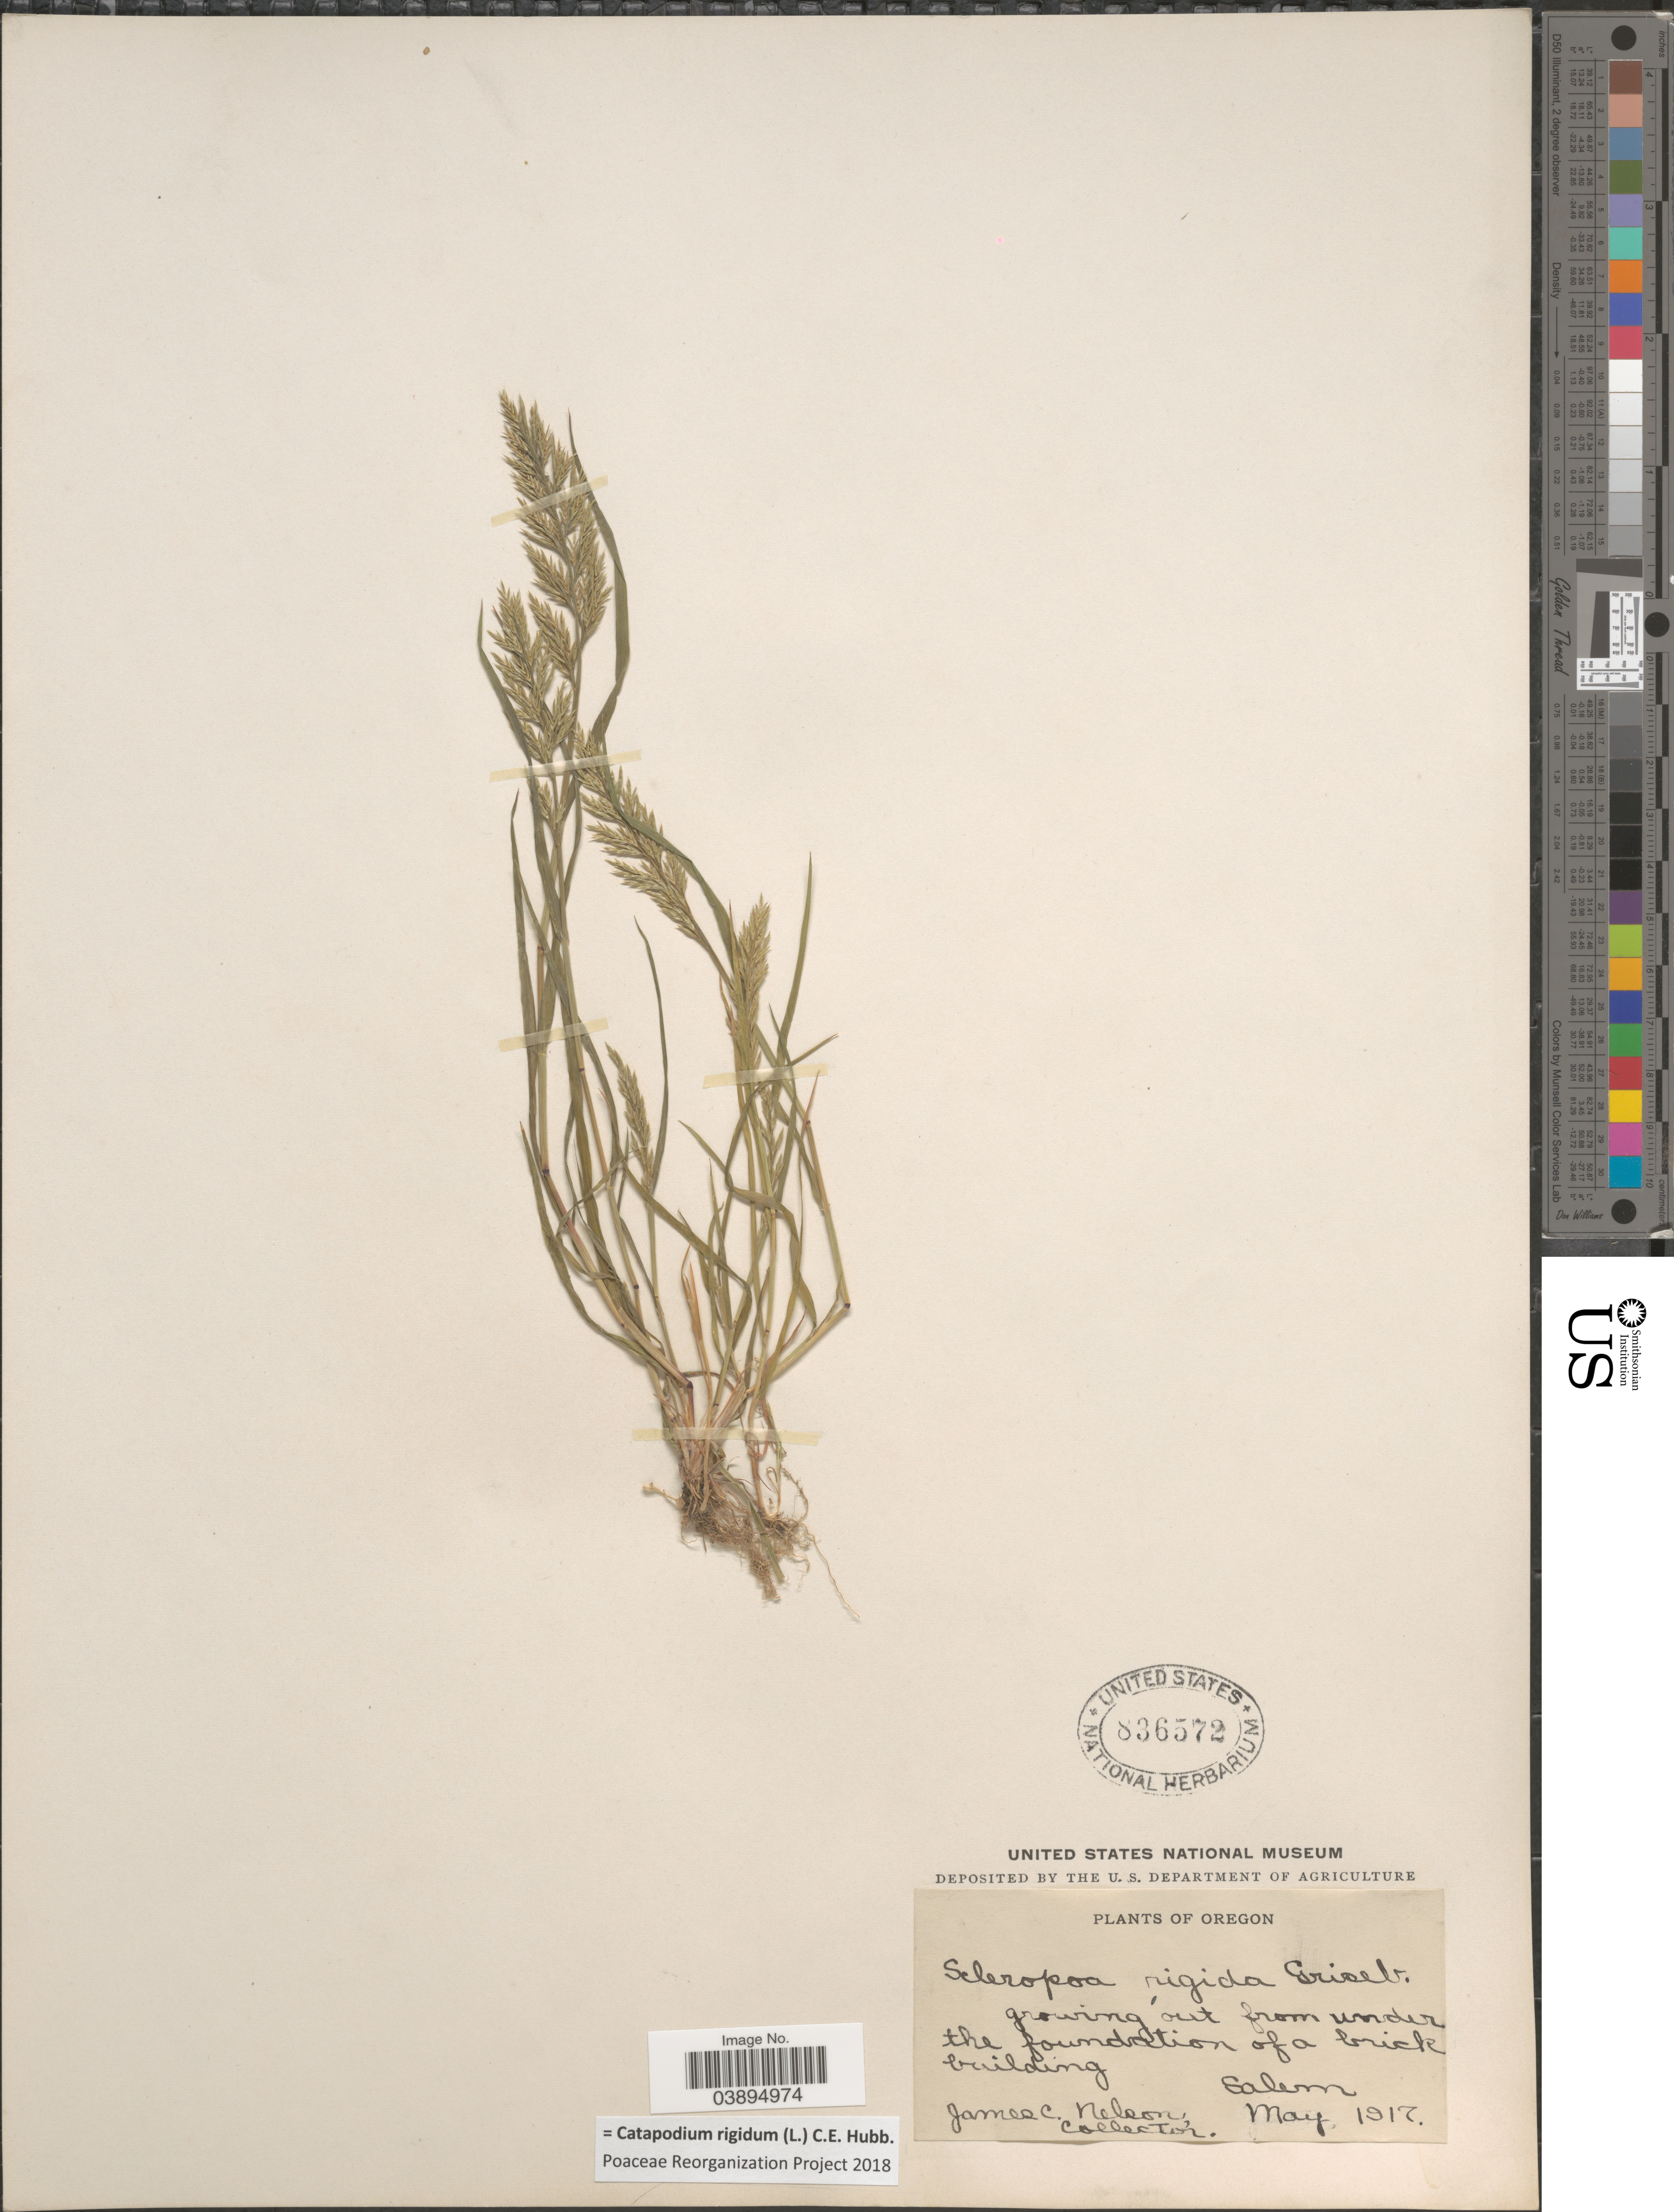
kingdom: Plantae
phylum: Tracheophyta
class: Liliopsida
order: Poales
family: Poaceae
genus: Catapodium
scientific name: Catapodium rigidum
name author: (L.) C.E. Hubb.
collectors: J. C. Nelson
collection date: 1917-05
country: United States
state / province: Oregon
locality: Growing out from under the foundation of a brick building. Salem.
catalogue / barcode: US 836572